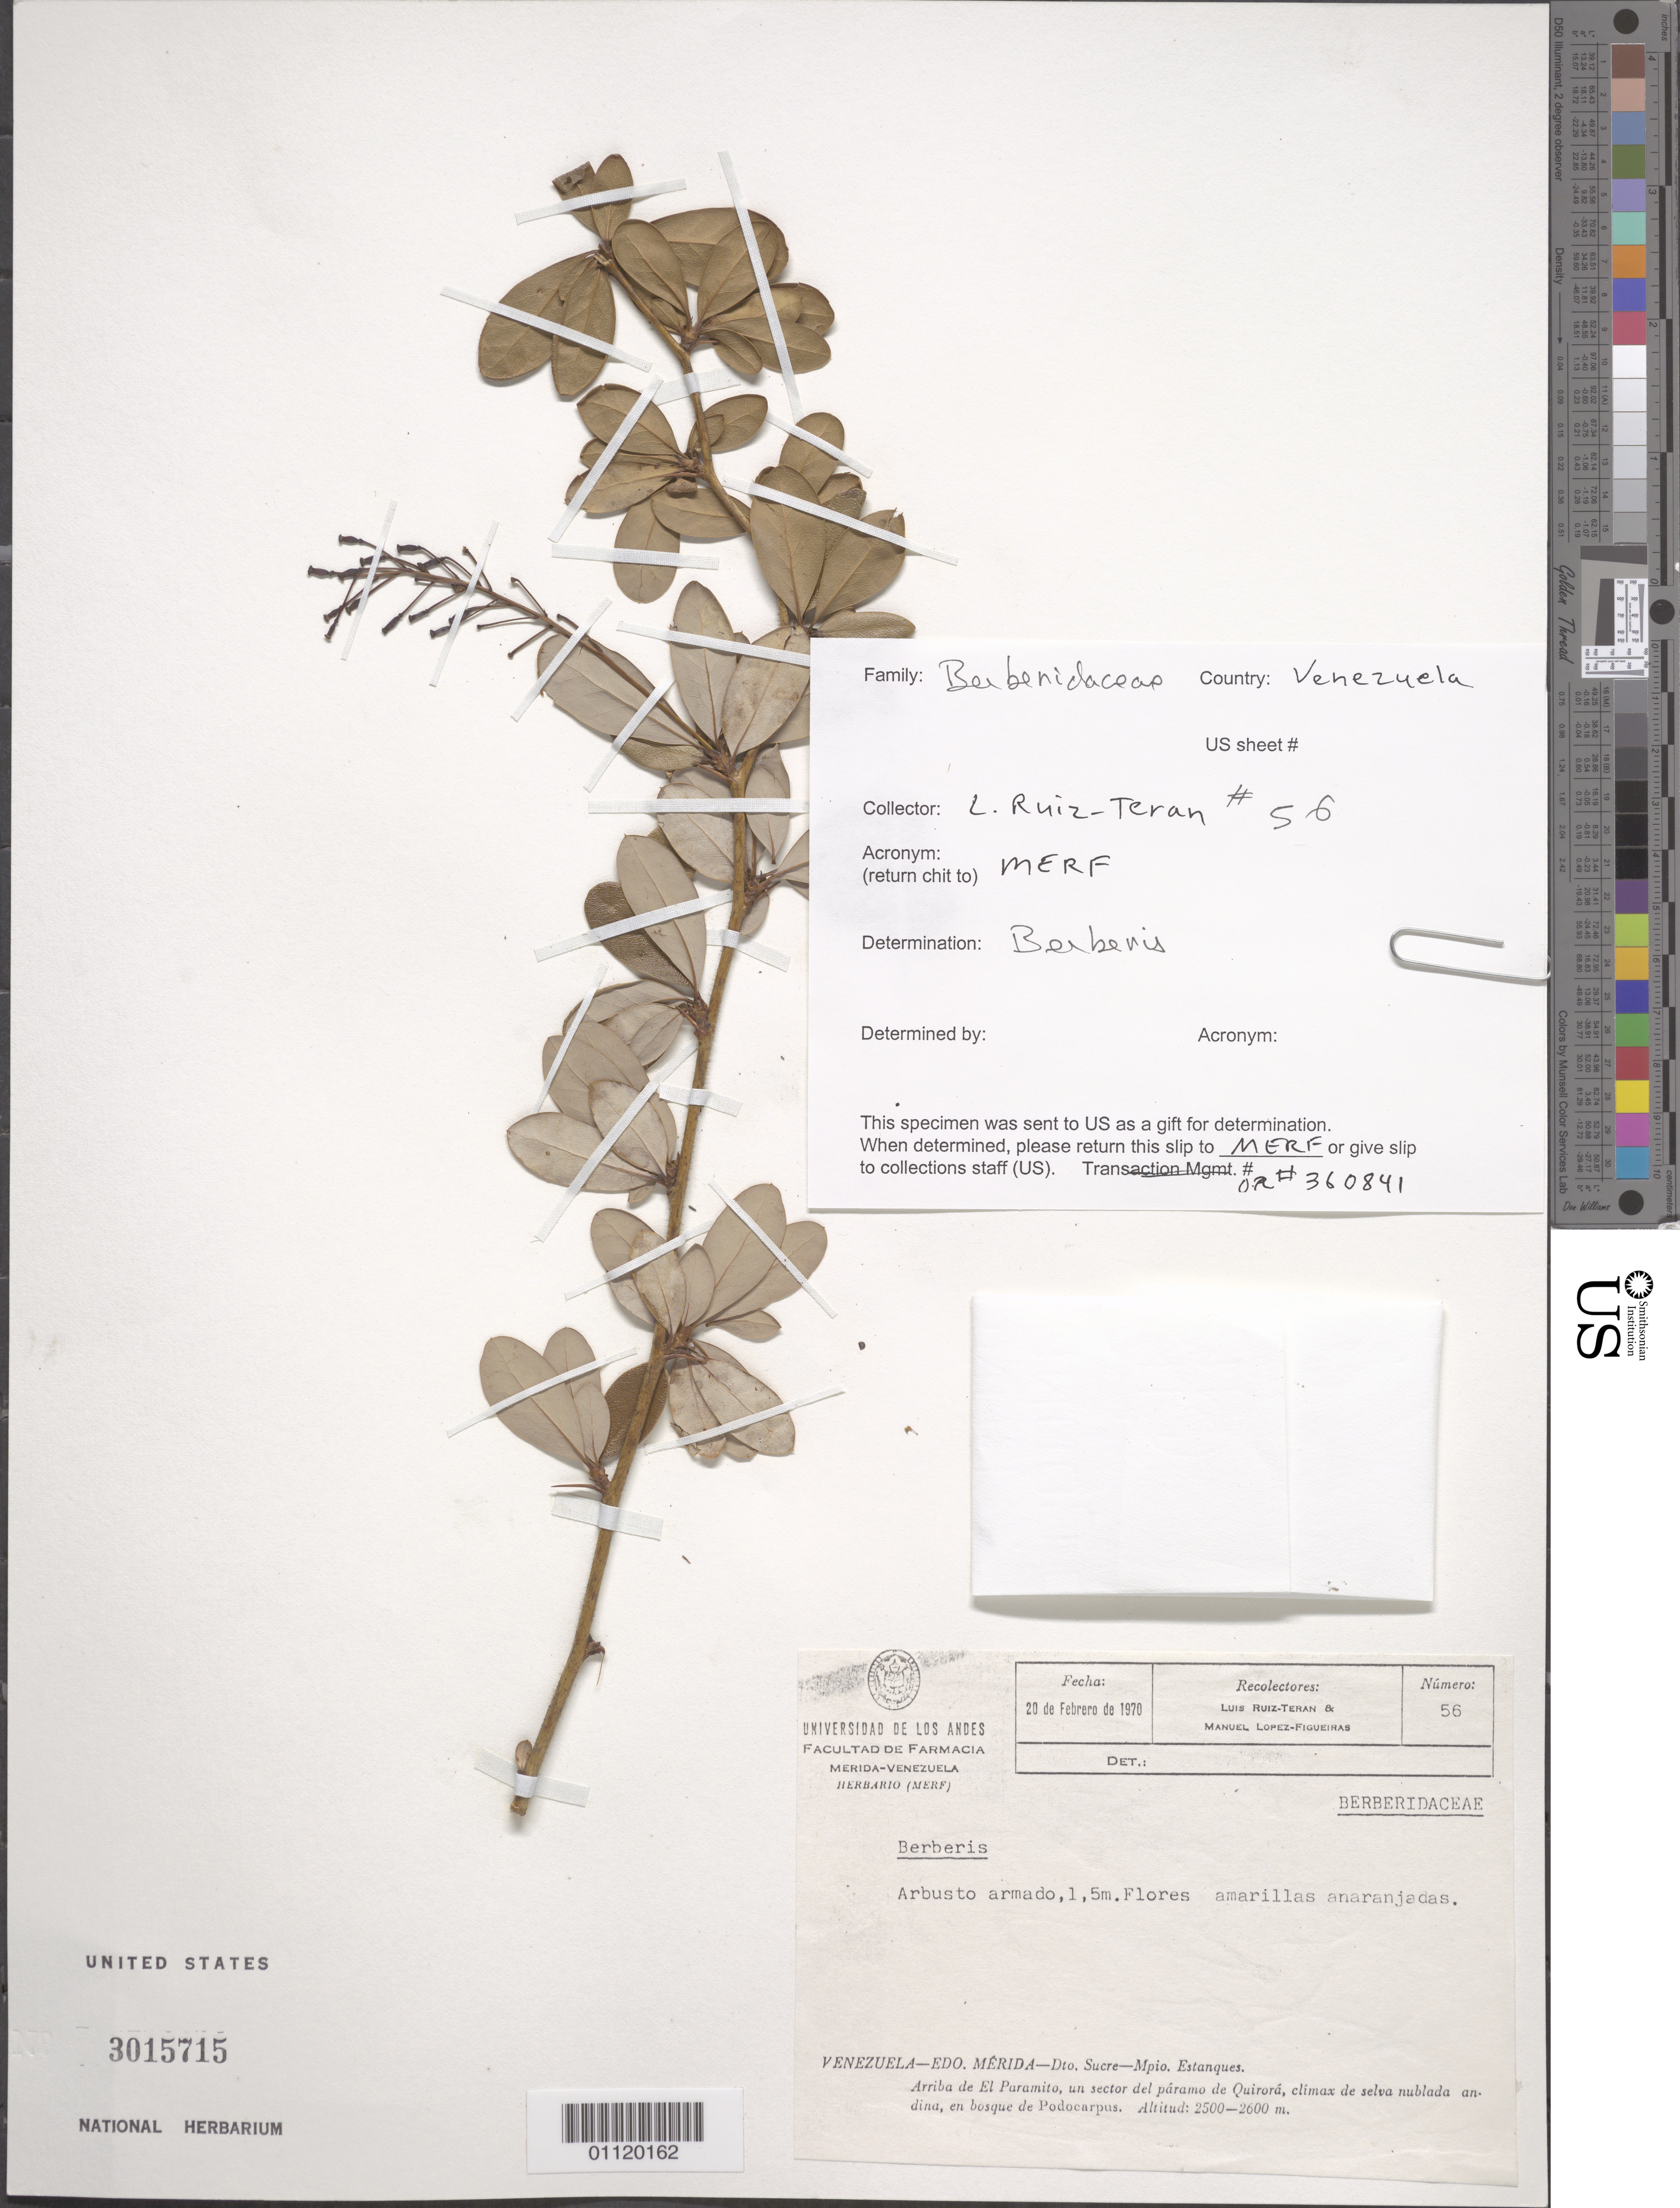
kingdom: Plantae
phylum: Tracheophyta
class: Magnoliopsida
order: Ranunculales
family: Berberidaceae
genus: Berberis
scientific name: Berberis sp.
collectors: L. E. Ruíz-Terán & M. López Figueiras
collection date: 1970-02-20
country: Venezuela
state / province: Mérida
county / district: Sucre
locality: Municipality of Estanques. Above the Paramito, a sector of the páramo of Quirora, climax of Andean cloud forest, in Podocarpus forest.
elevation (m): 2500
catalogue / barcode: US 3015715